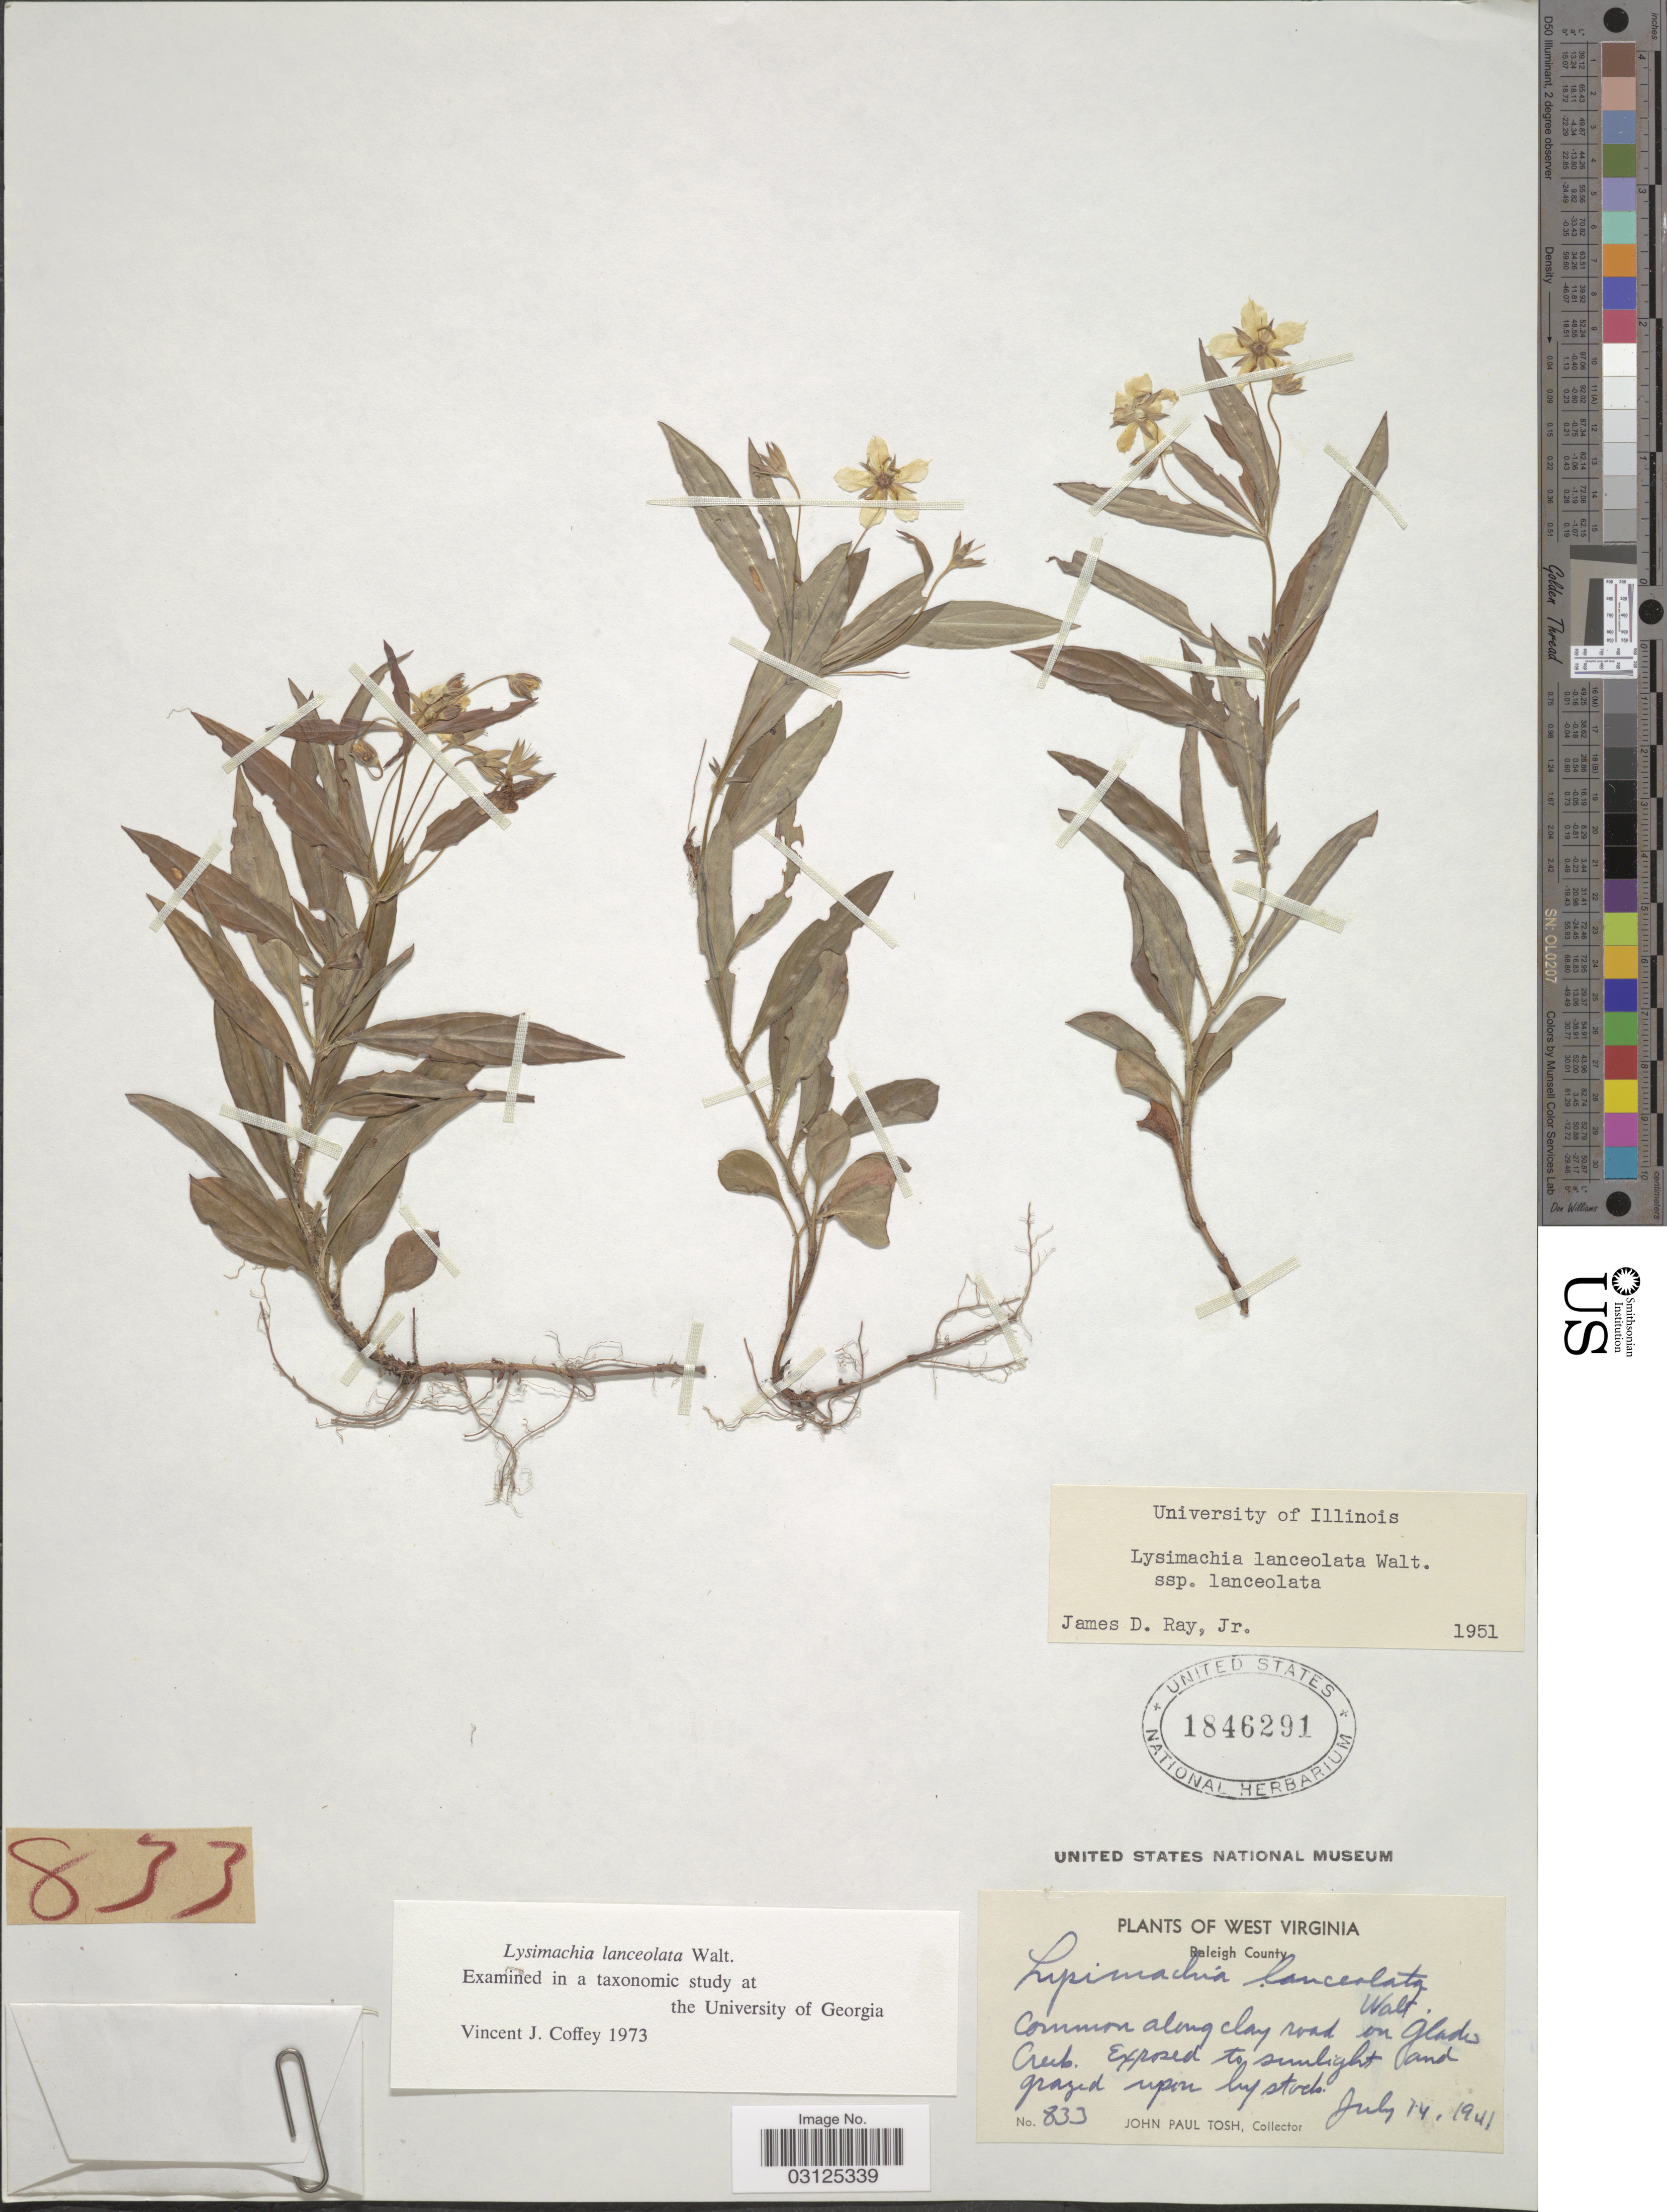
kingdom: Plantae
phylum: Tracheophyta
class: Magnoliopsida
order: Ericales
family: Primulaceae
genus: Lysimachia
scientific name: Lysimachia lanceolata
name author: Walter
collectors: J. Tosh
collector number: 833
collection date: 1941-07-14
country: United States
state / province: West Virginia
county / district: Raleigh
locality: Raleigh County. Common along caly road on Glades Creek.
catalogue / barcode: US 1846291